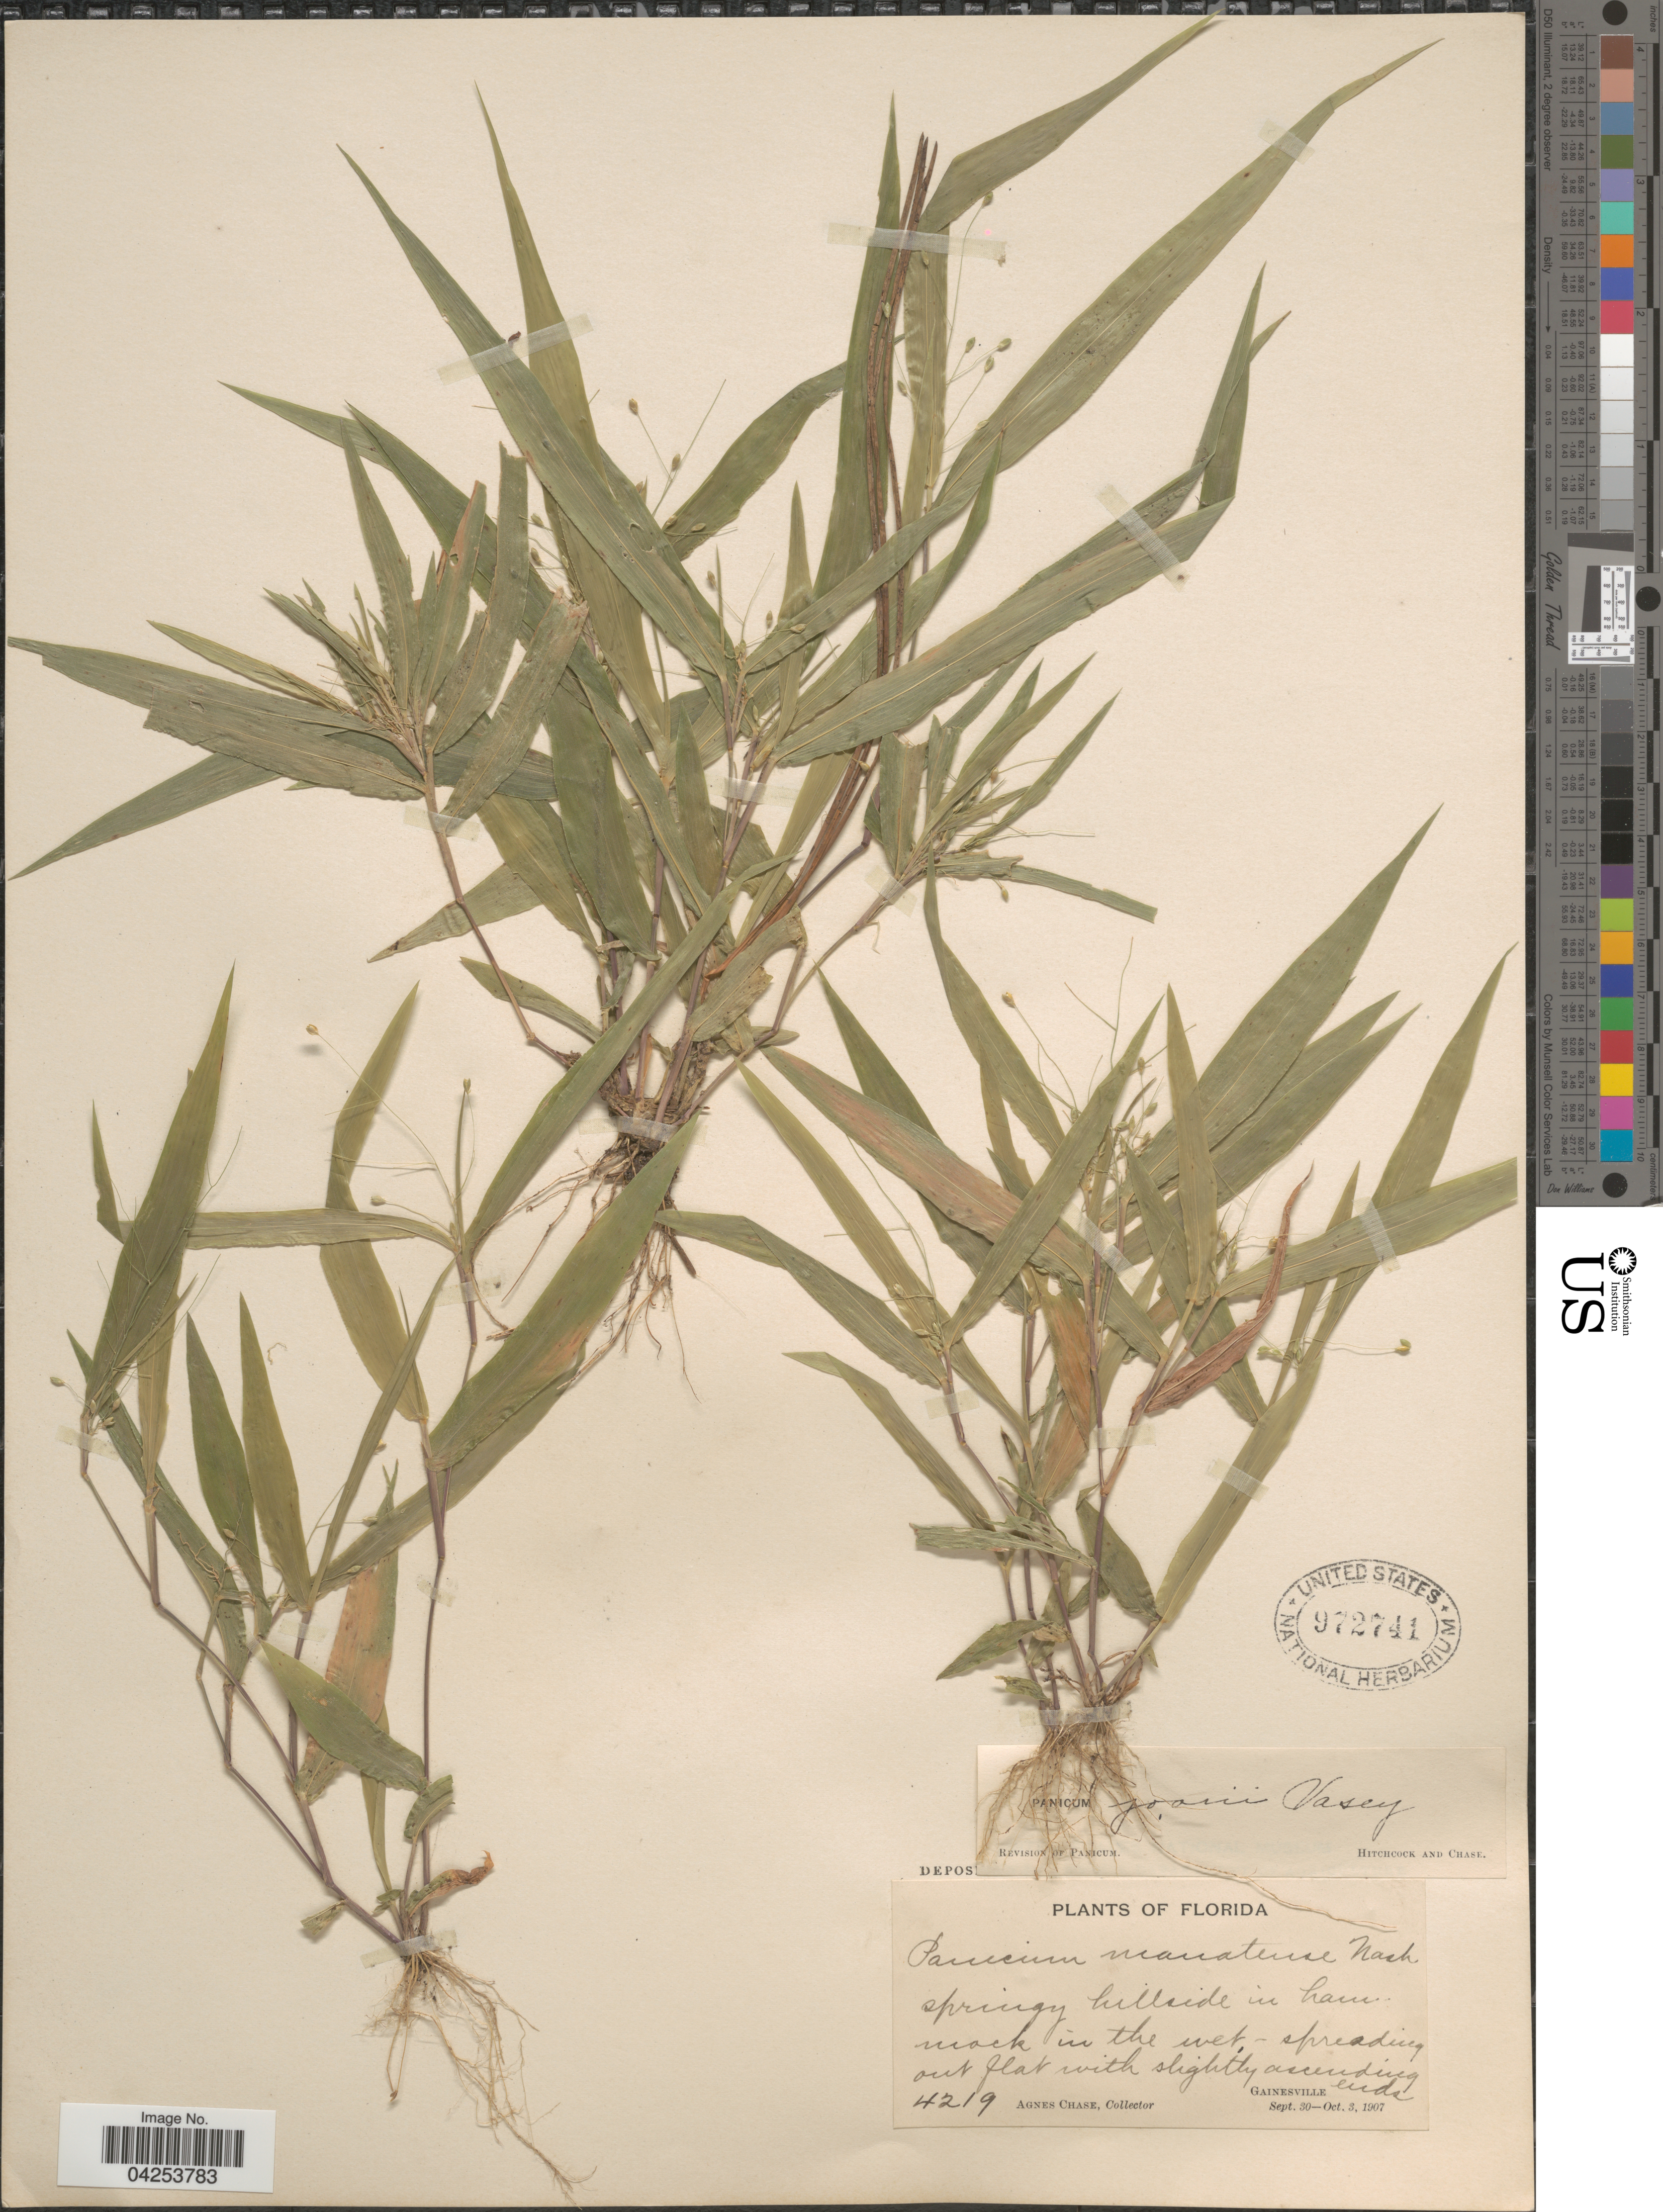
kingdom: Plantae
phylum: Tracheophyta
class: Liliopsida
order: Poales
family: Poaceae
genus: Dichanthelium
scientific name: Dichanthelium commutatum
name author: (Schult.) Gould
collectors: A. Chase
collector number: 4219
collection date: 1907-09-30/1907-10-03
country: United States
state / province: Florida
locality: Gainesville.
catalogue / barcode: US 972741